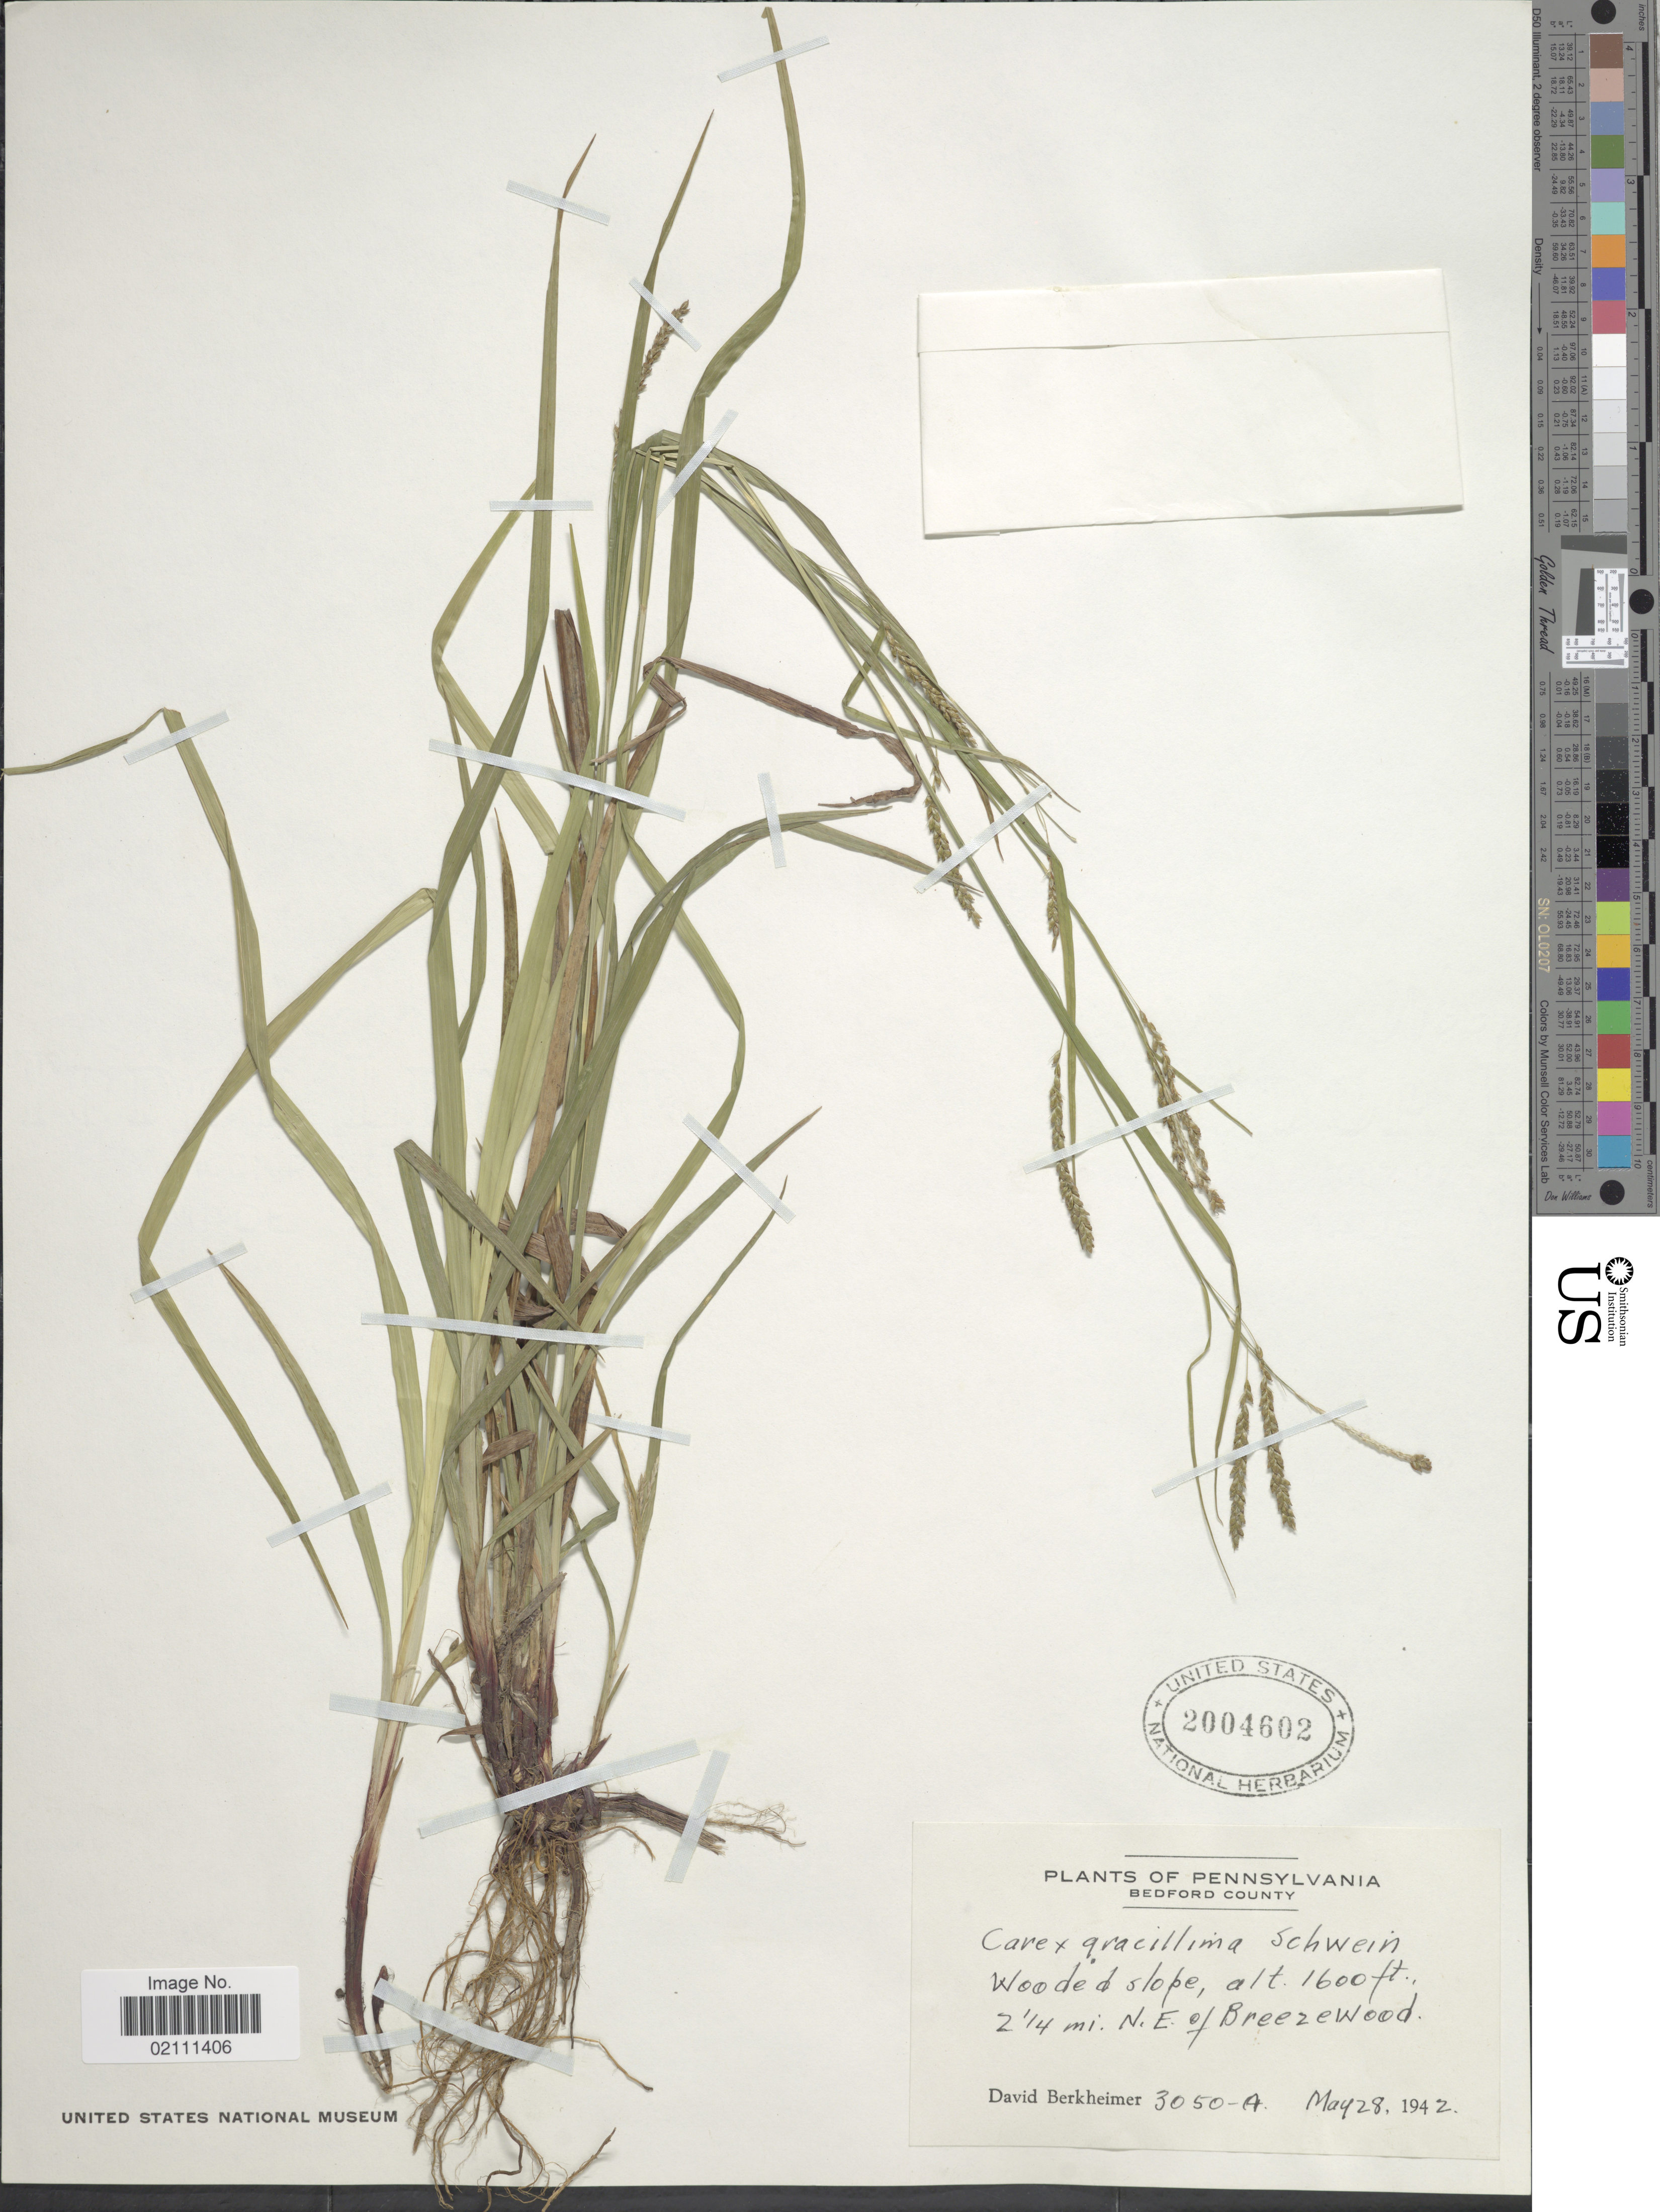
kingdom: Plantae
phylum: Tracheophyta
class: Liliopsida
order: Poales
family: Cyperaceae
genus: Carex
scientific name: Carex gracillima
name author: Schwein.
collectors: D. Berkheimer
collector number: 3050-A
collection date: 1942-05-28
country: United States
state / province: Pennsylvania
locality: Bedford County, wooded slope, 2 1/4 mi. N.E. of Breezewood.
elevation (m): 488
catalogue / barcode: US 2004602